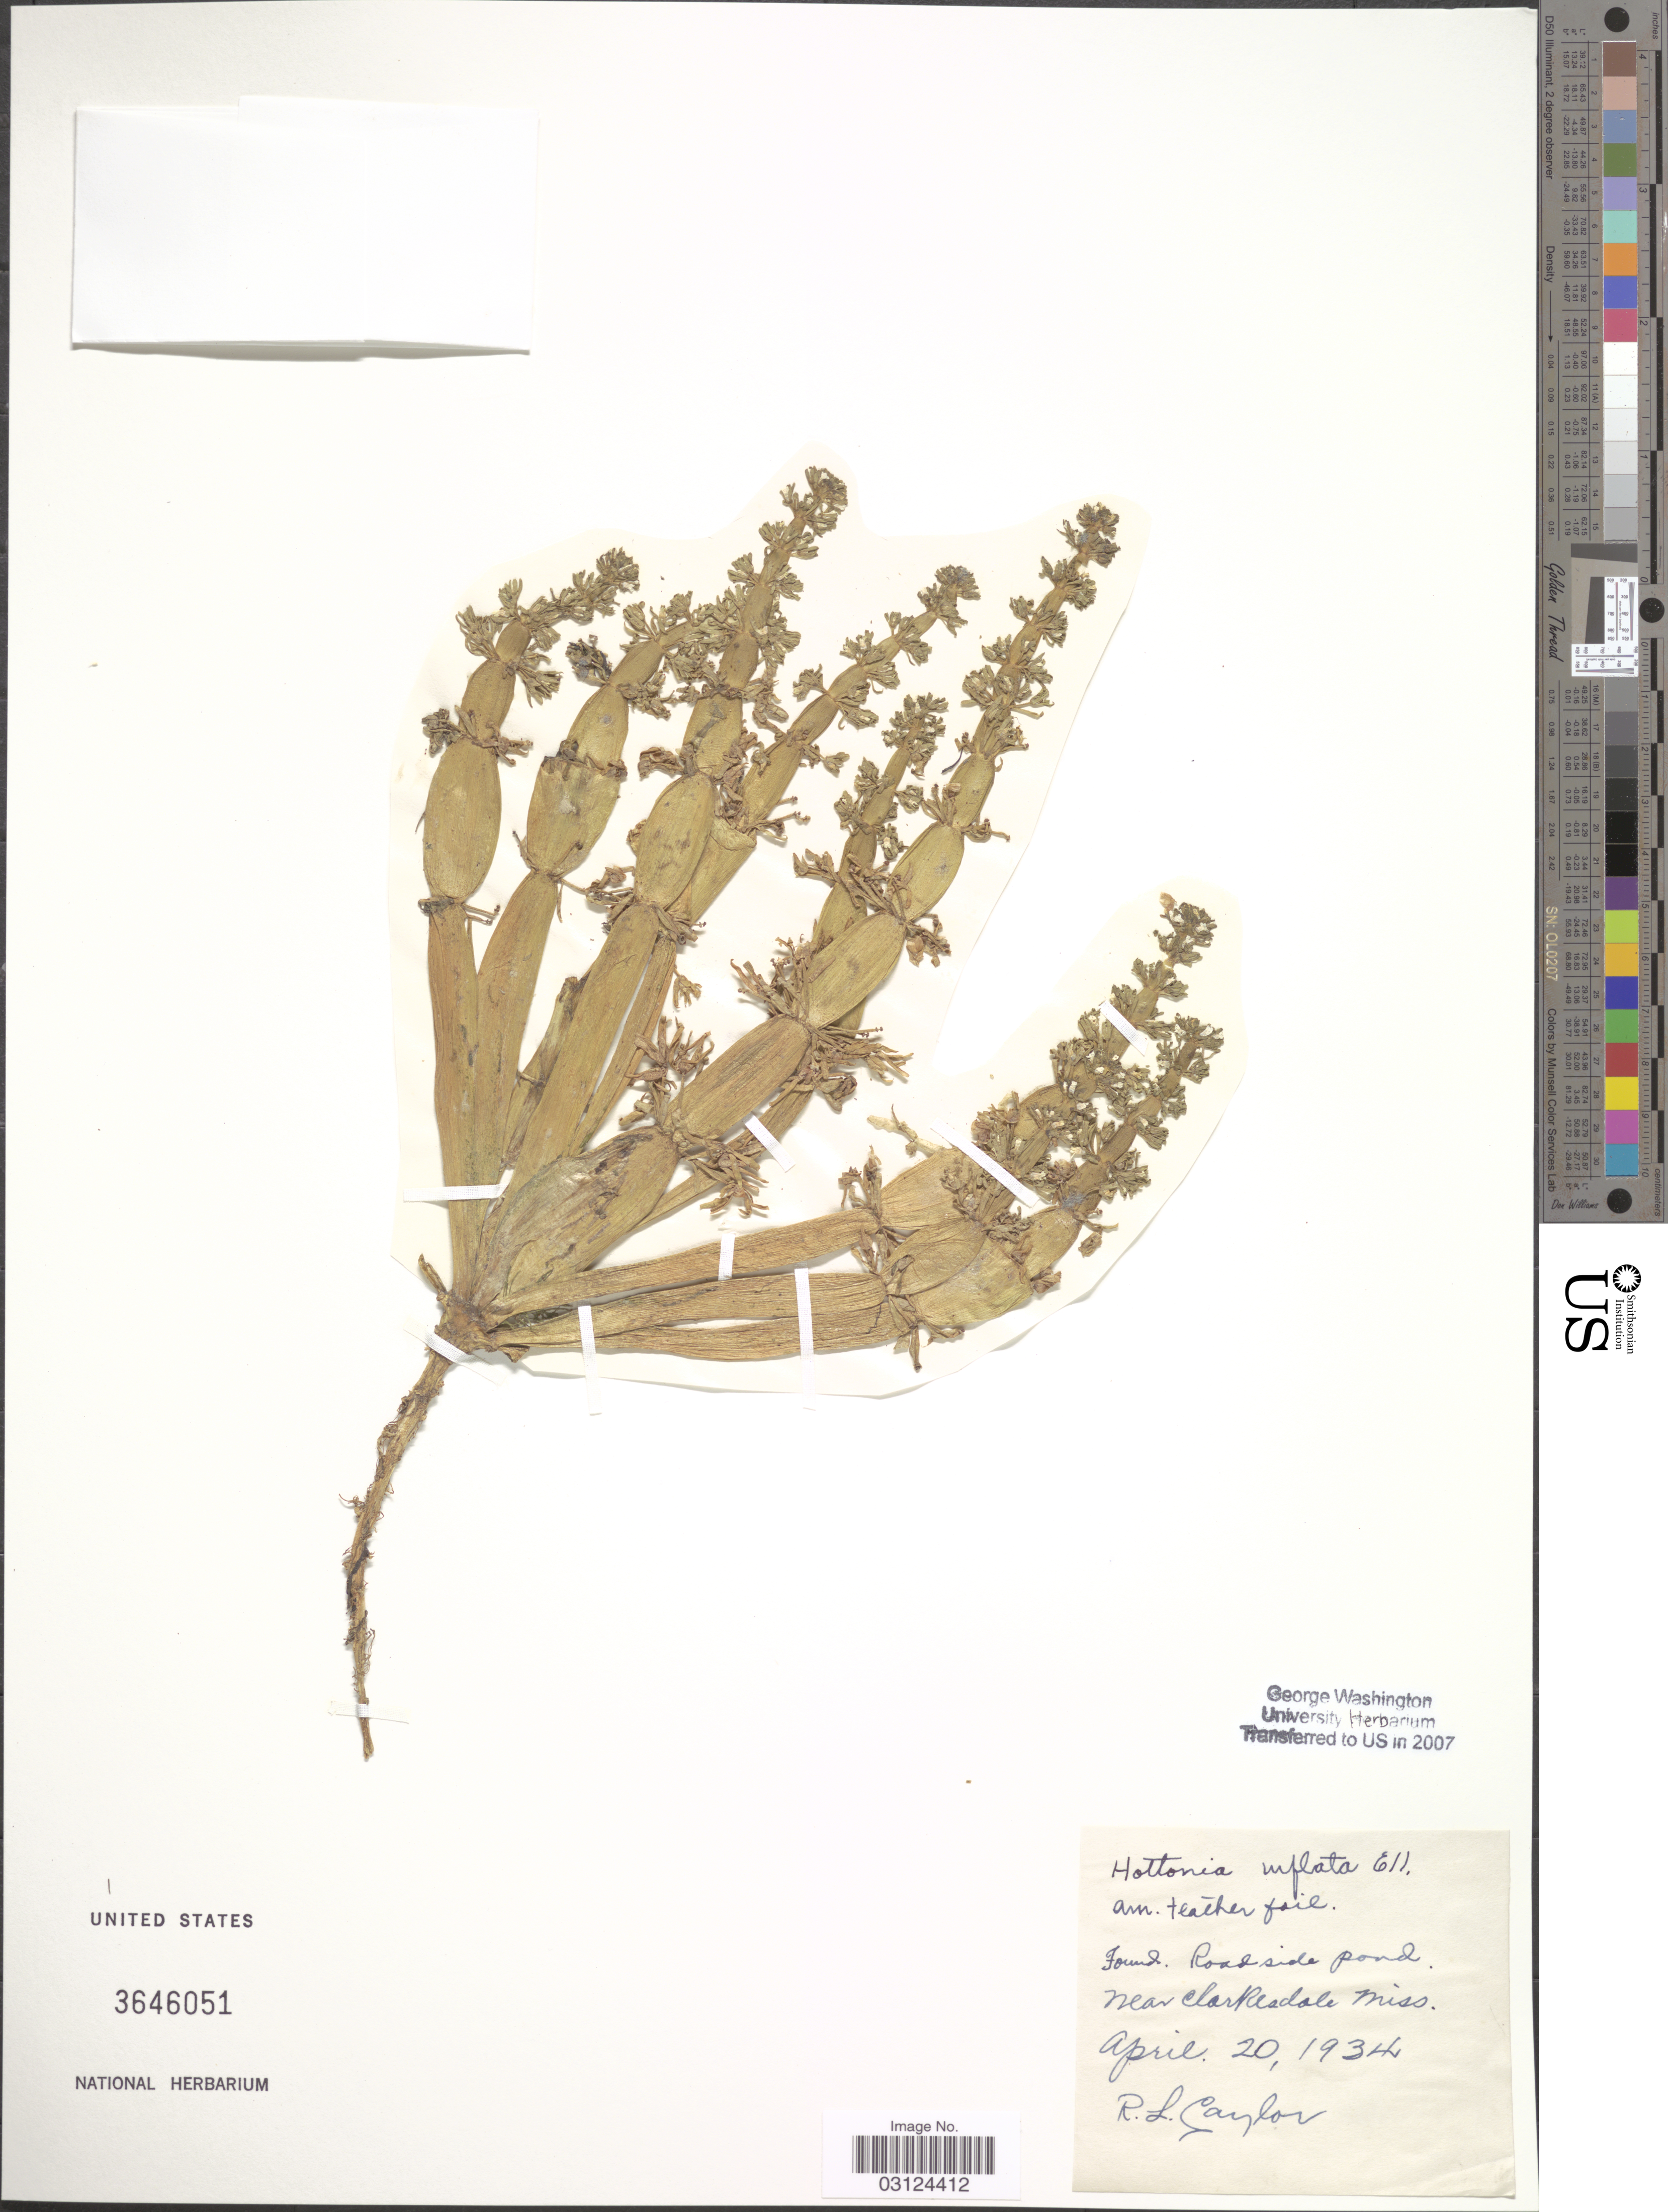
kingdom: Plantae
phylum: Tracheophyta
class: Magnoliopsida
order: Ericales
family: Primulaceae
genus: Hottonia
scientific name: Hottonia inflata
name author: Elliott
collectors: R. Taylor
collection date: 1934-04-20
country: United States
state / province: Mississippi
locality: Roadside pond, near Clarkesdale.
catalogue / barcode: US 3646051